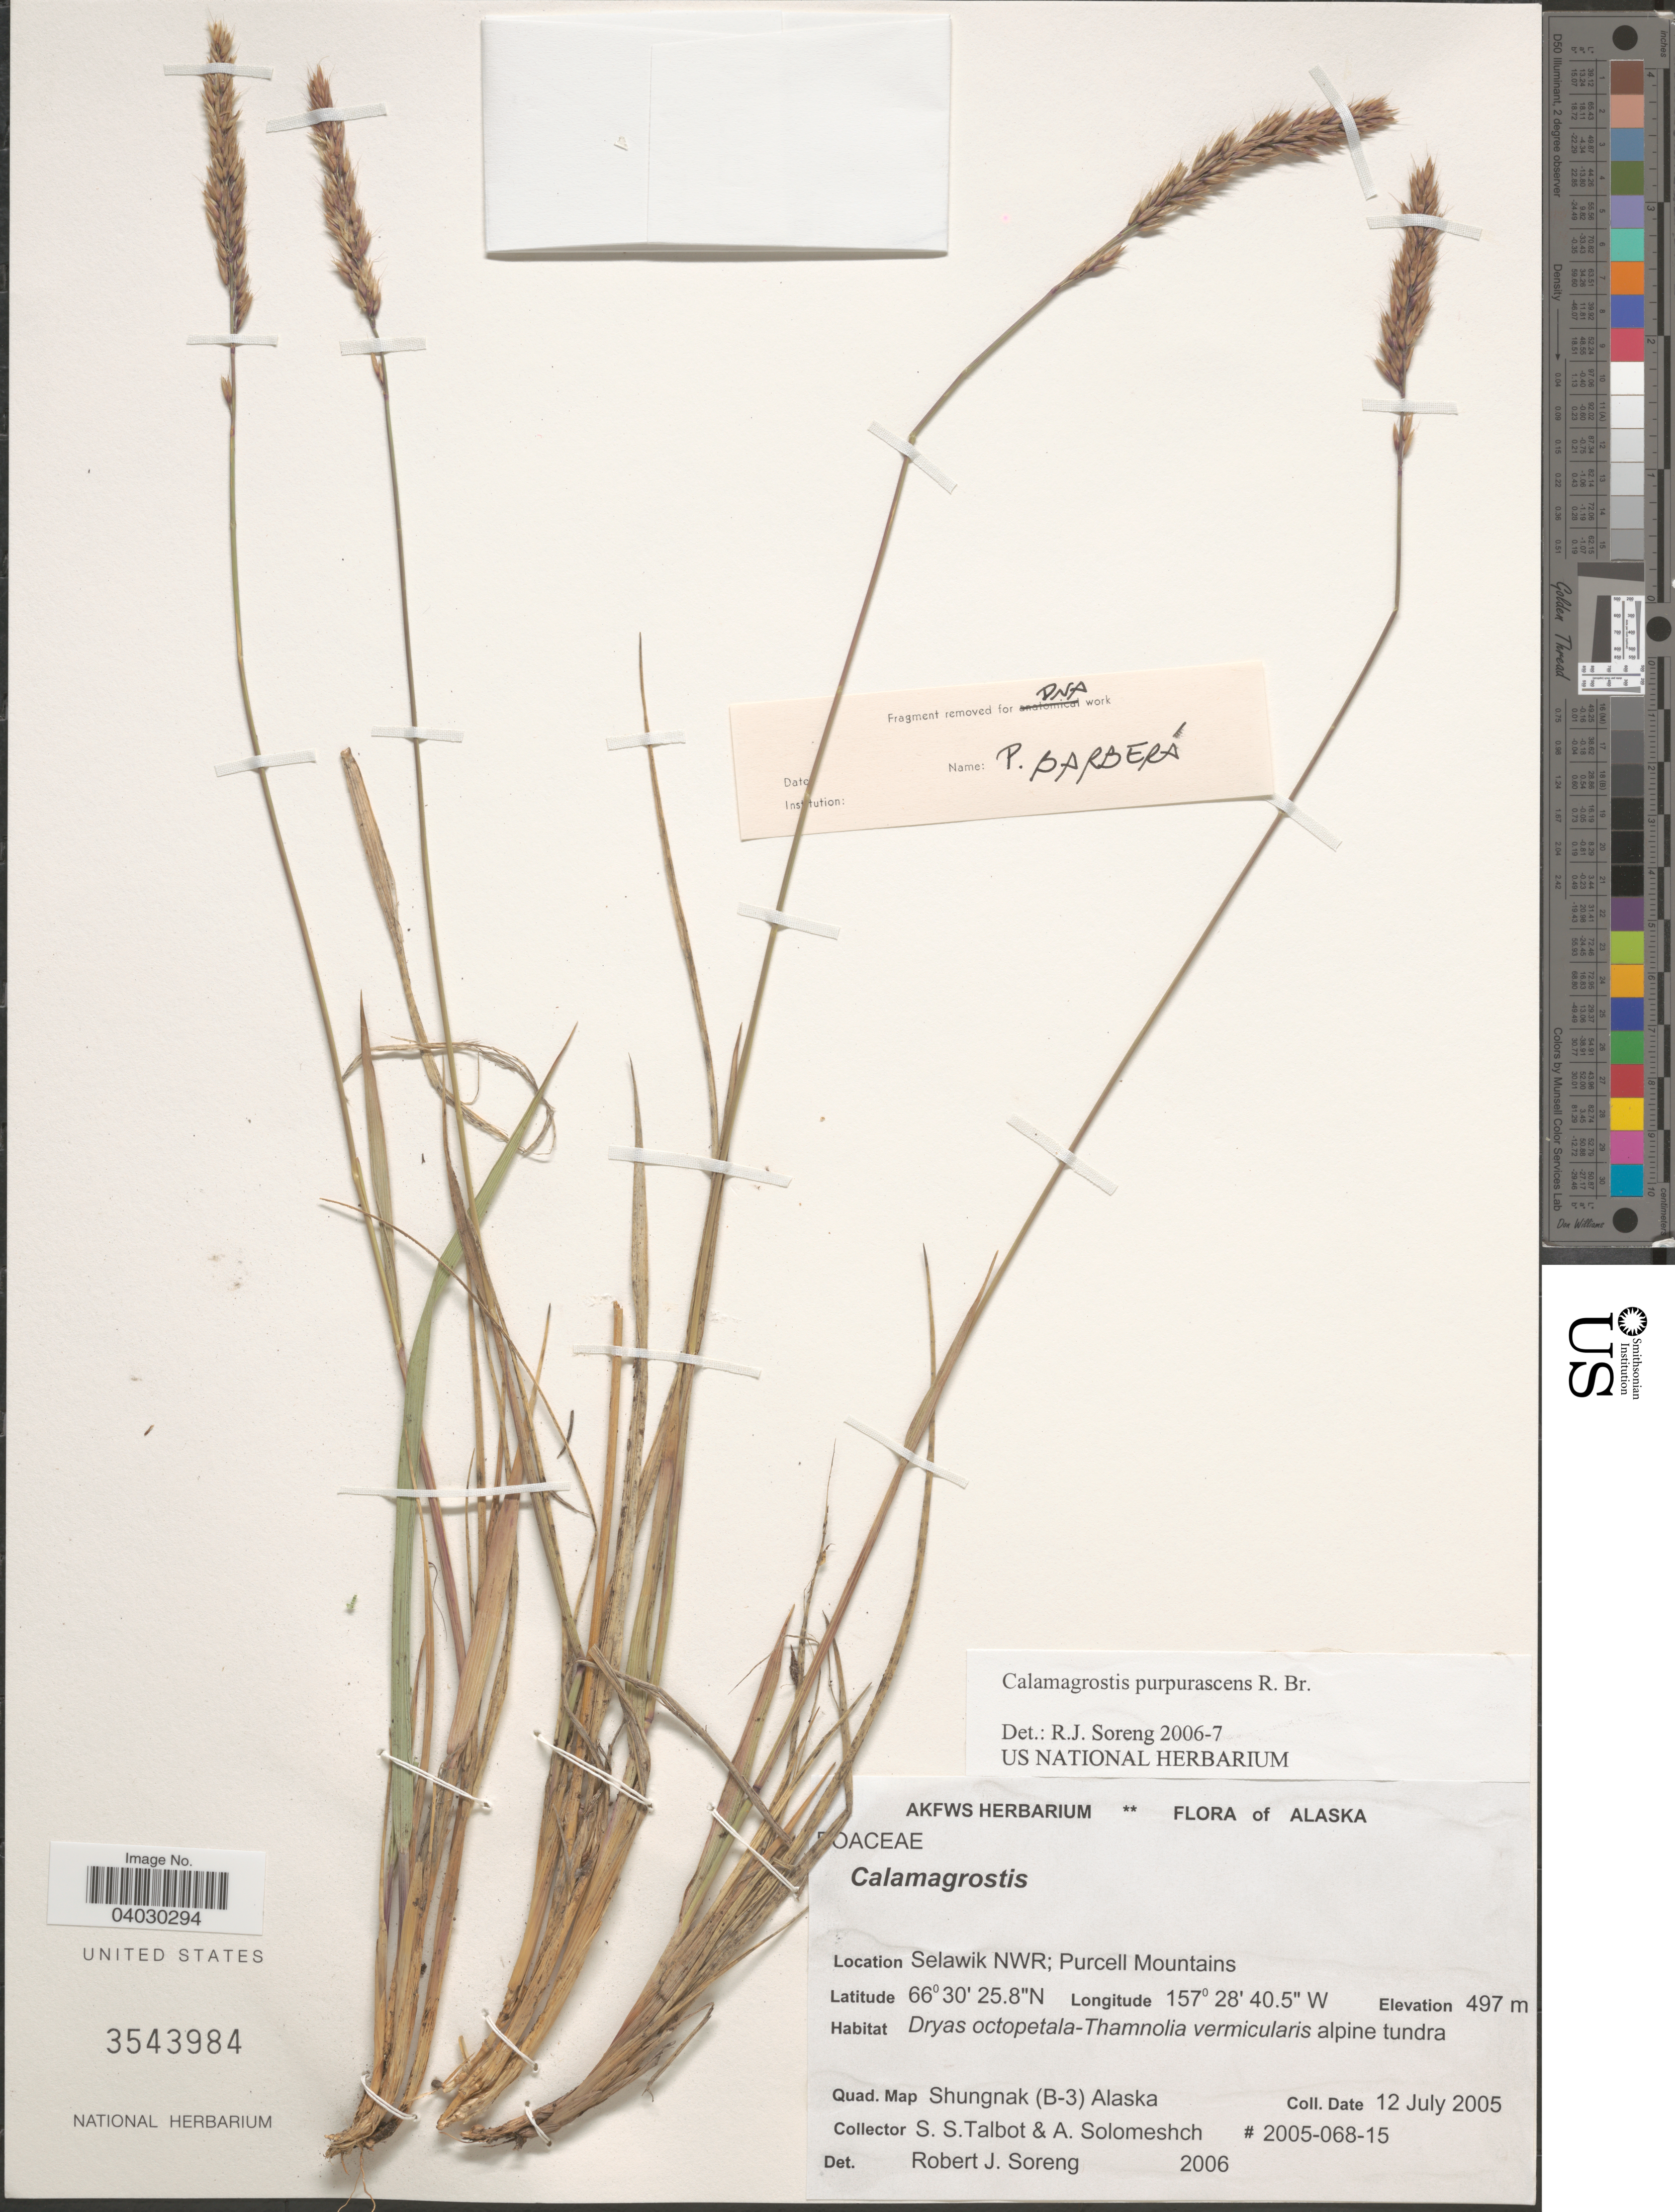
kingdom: Plantae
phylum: Tracheophyta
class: Liliopsida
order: Poales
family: Poaceae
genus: Calamagrostis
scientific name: Calamagrostis purpurascens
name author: R. Br.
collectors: S. S. Talbot & A. Solomeshch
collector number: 2005-068-15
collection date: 2005-07-12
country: United States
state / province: Alaska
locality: Selawik NWR; Purcell Mountains. Quad. Map Shungnak (B-3).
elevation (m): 497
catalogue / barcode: US 3543984